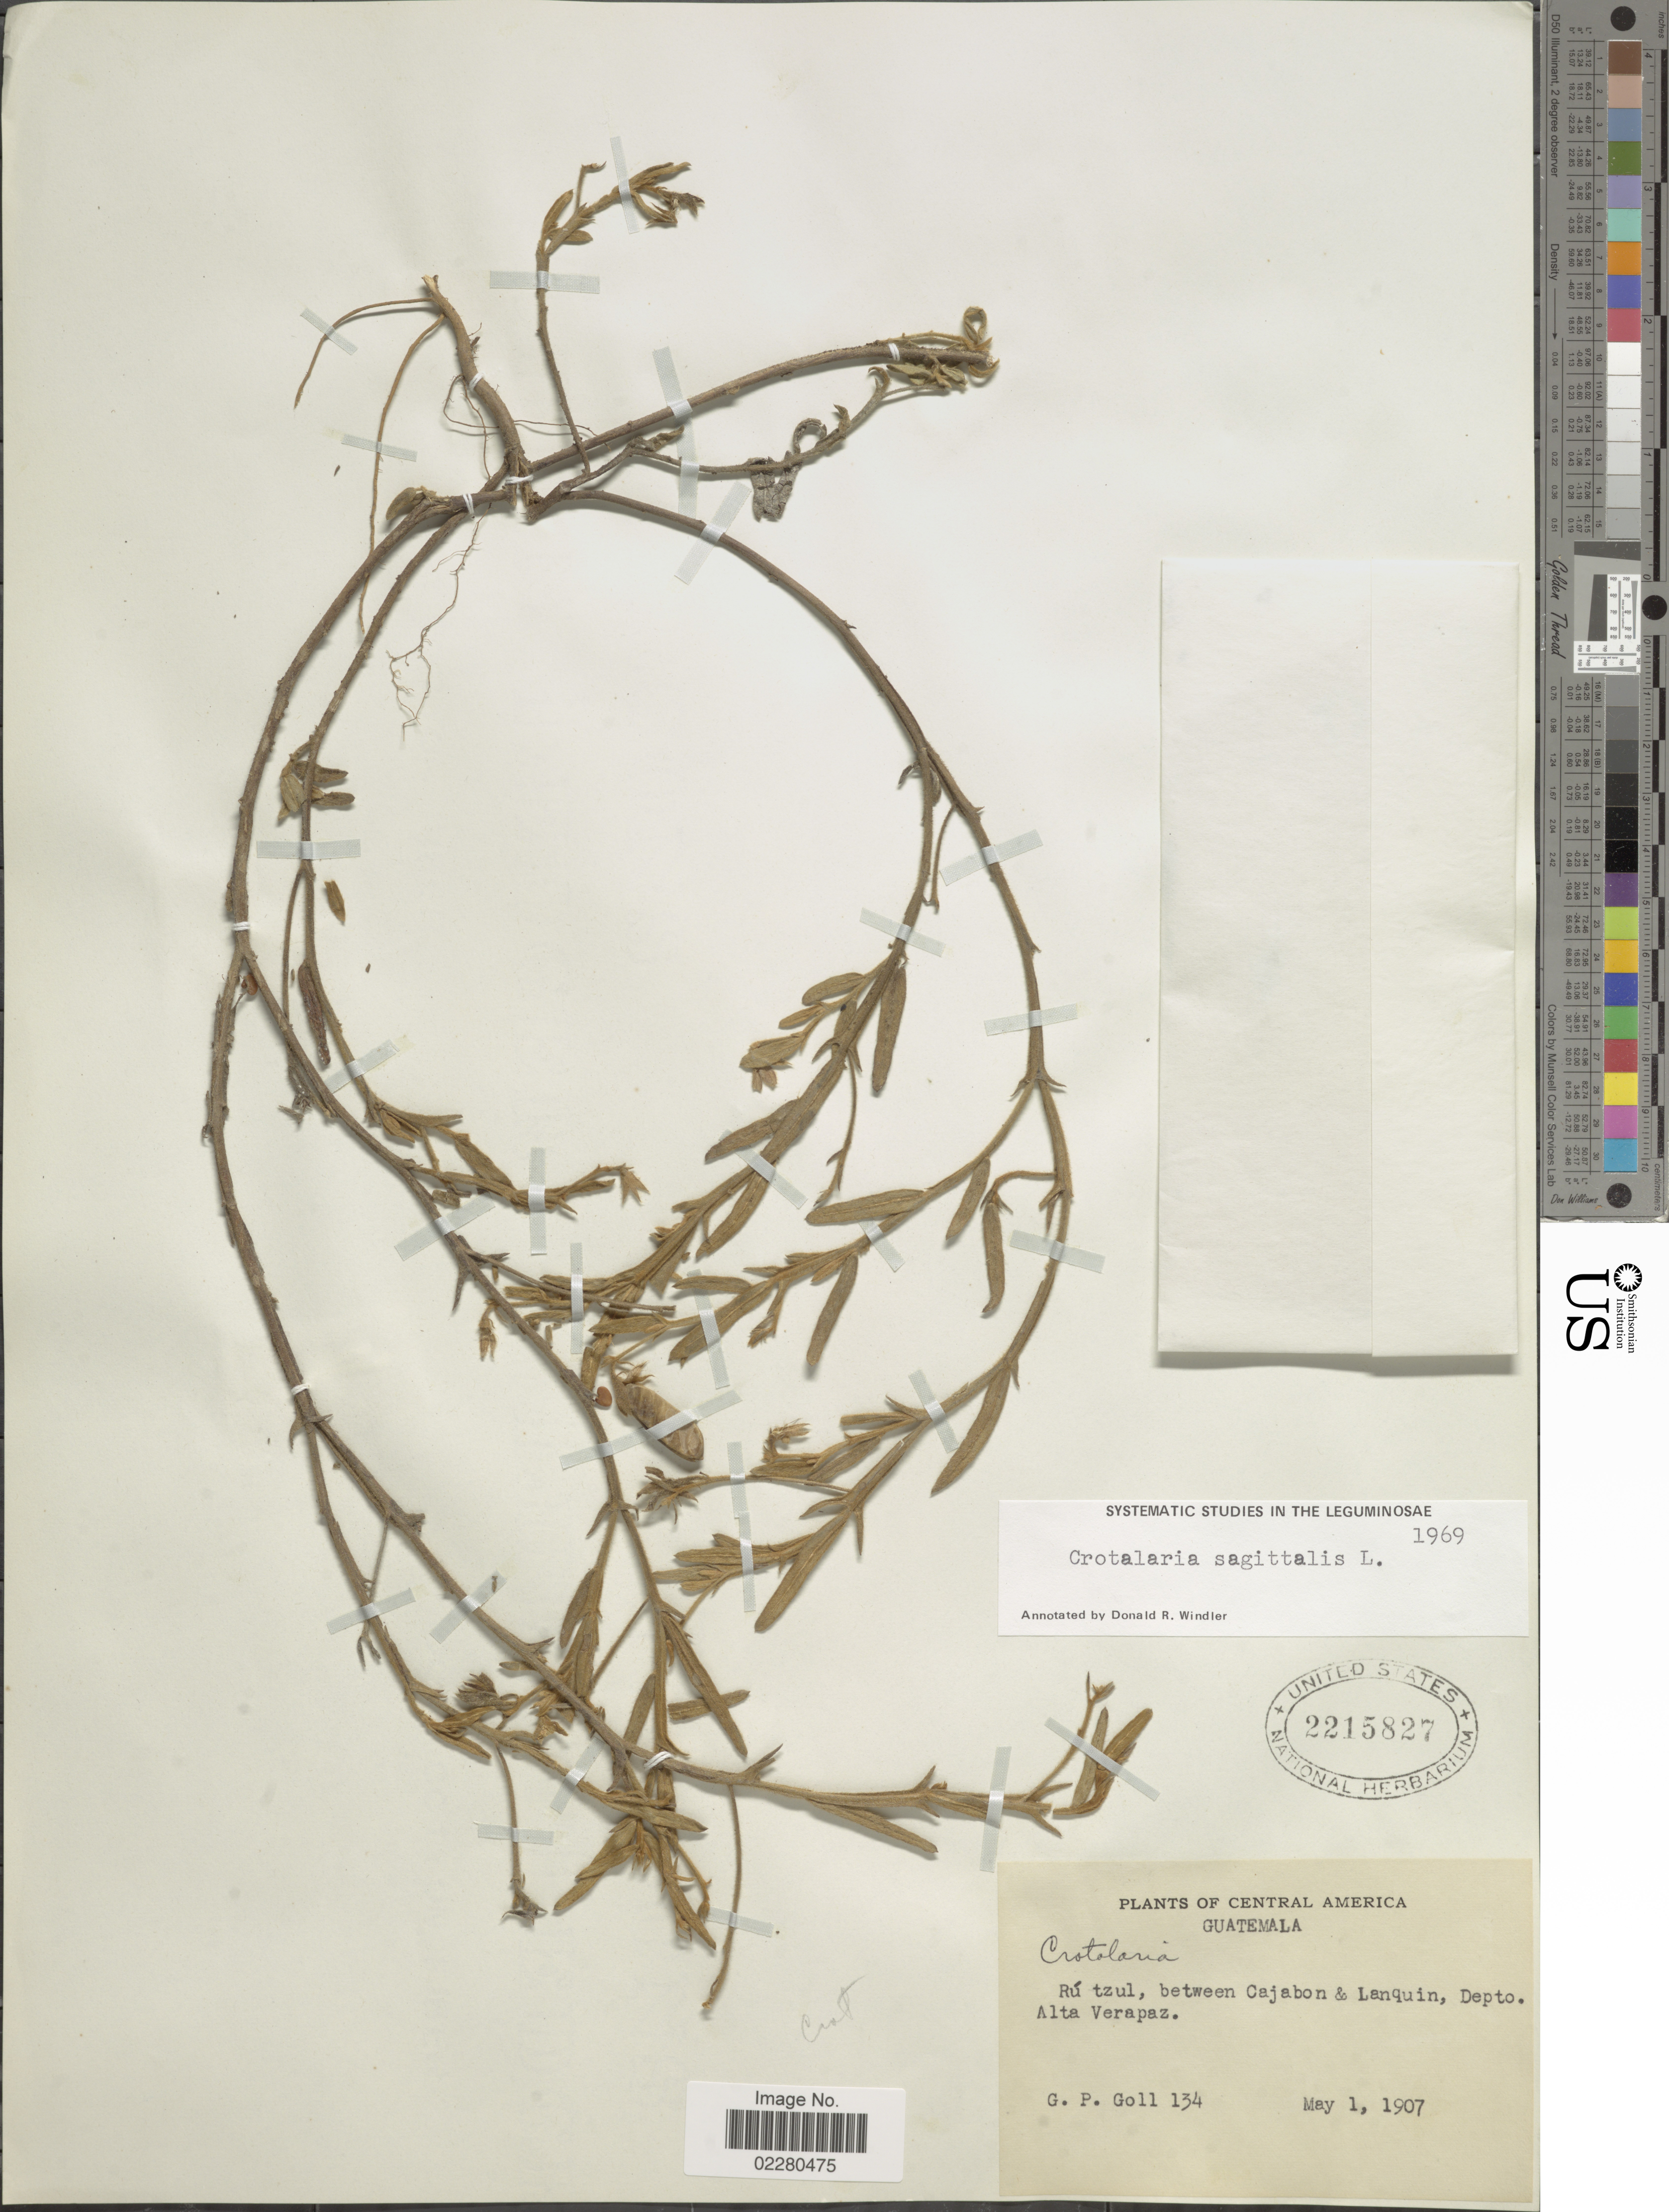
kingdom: Plantae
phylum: Tracheophyta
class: Magnoliopsida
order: Fabales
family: Fabaceae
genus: Crotalaria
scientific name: Crotalaria sagittalis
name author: L.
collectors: G. P. Goll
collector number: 134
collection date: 1907-05-01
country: Guatemala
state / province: Alta Verapaz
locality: Rútzul, between Cajabon & Lanquin, Depto. Alta Verapaz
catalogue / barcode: US 2215827